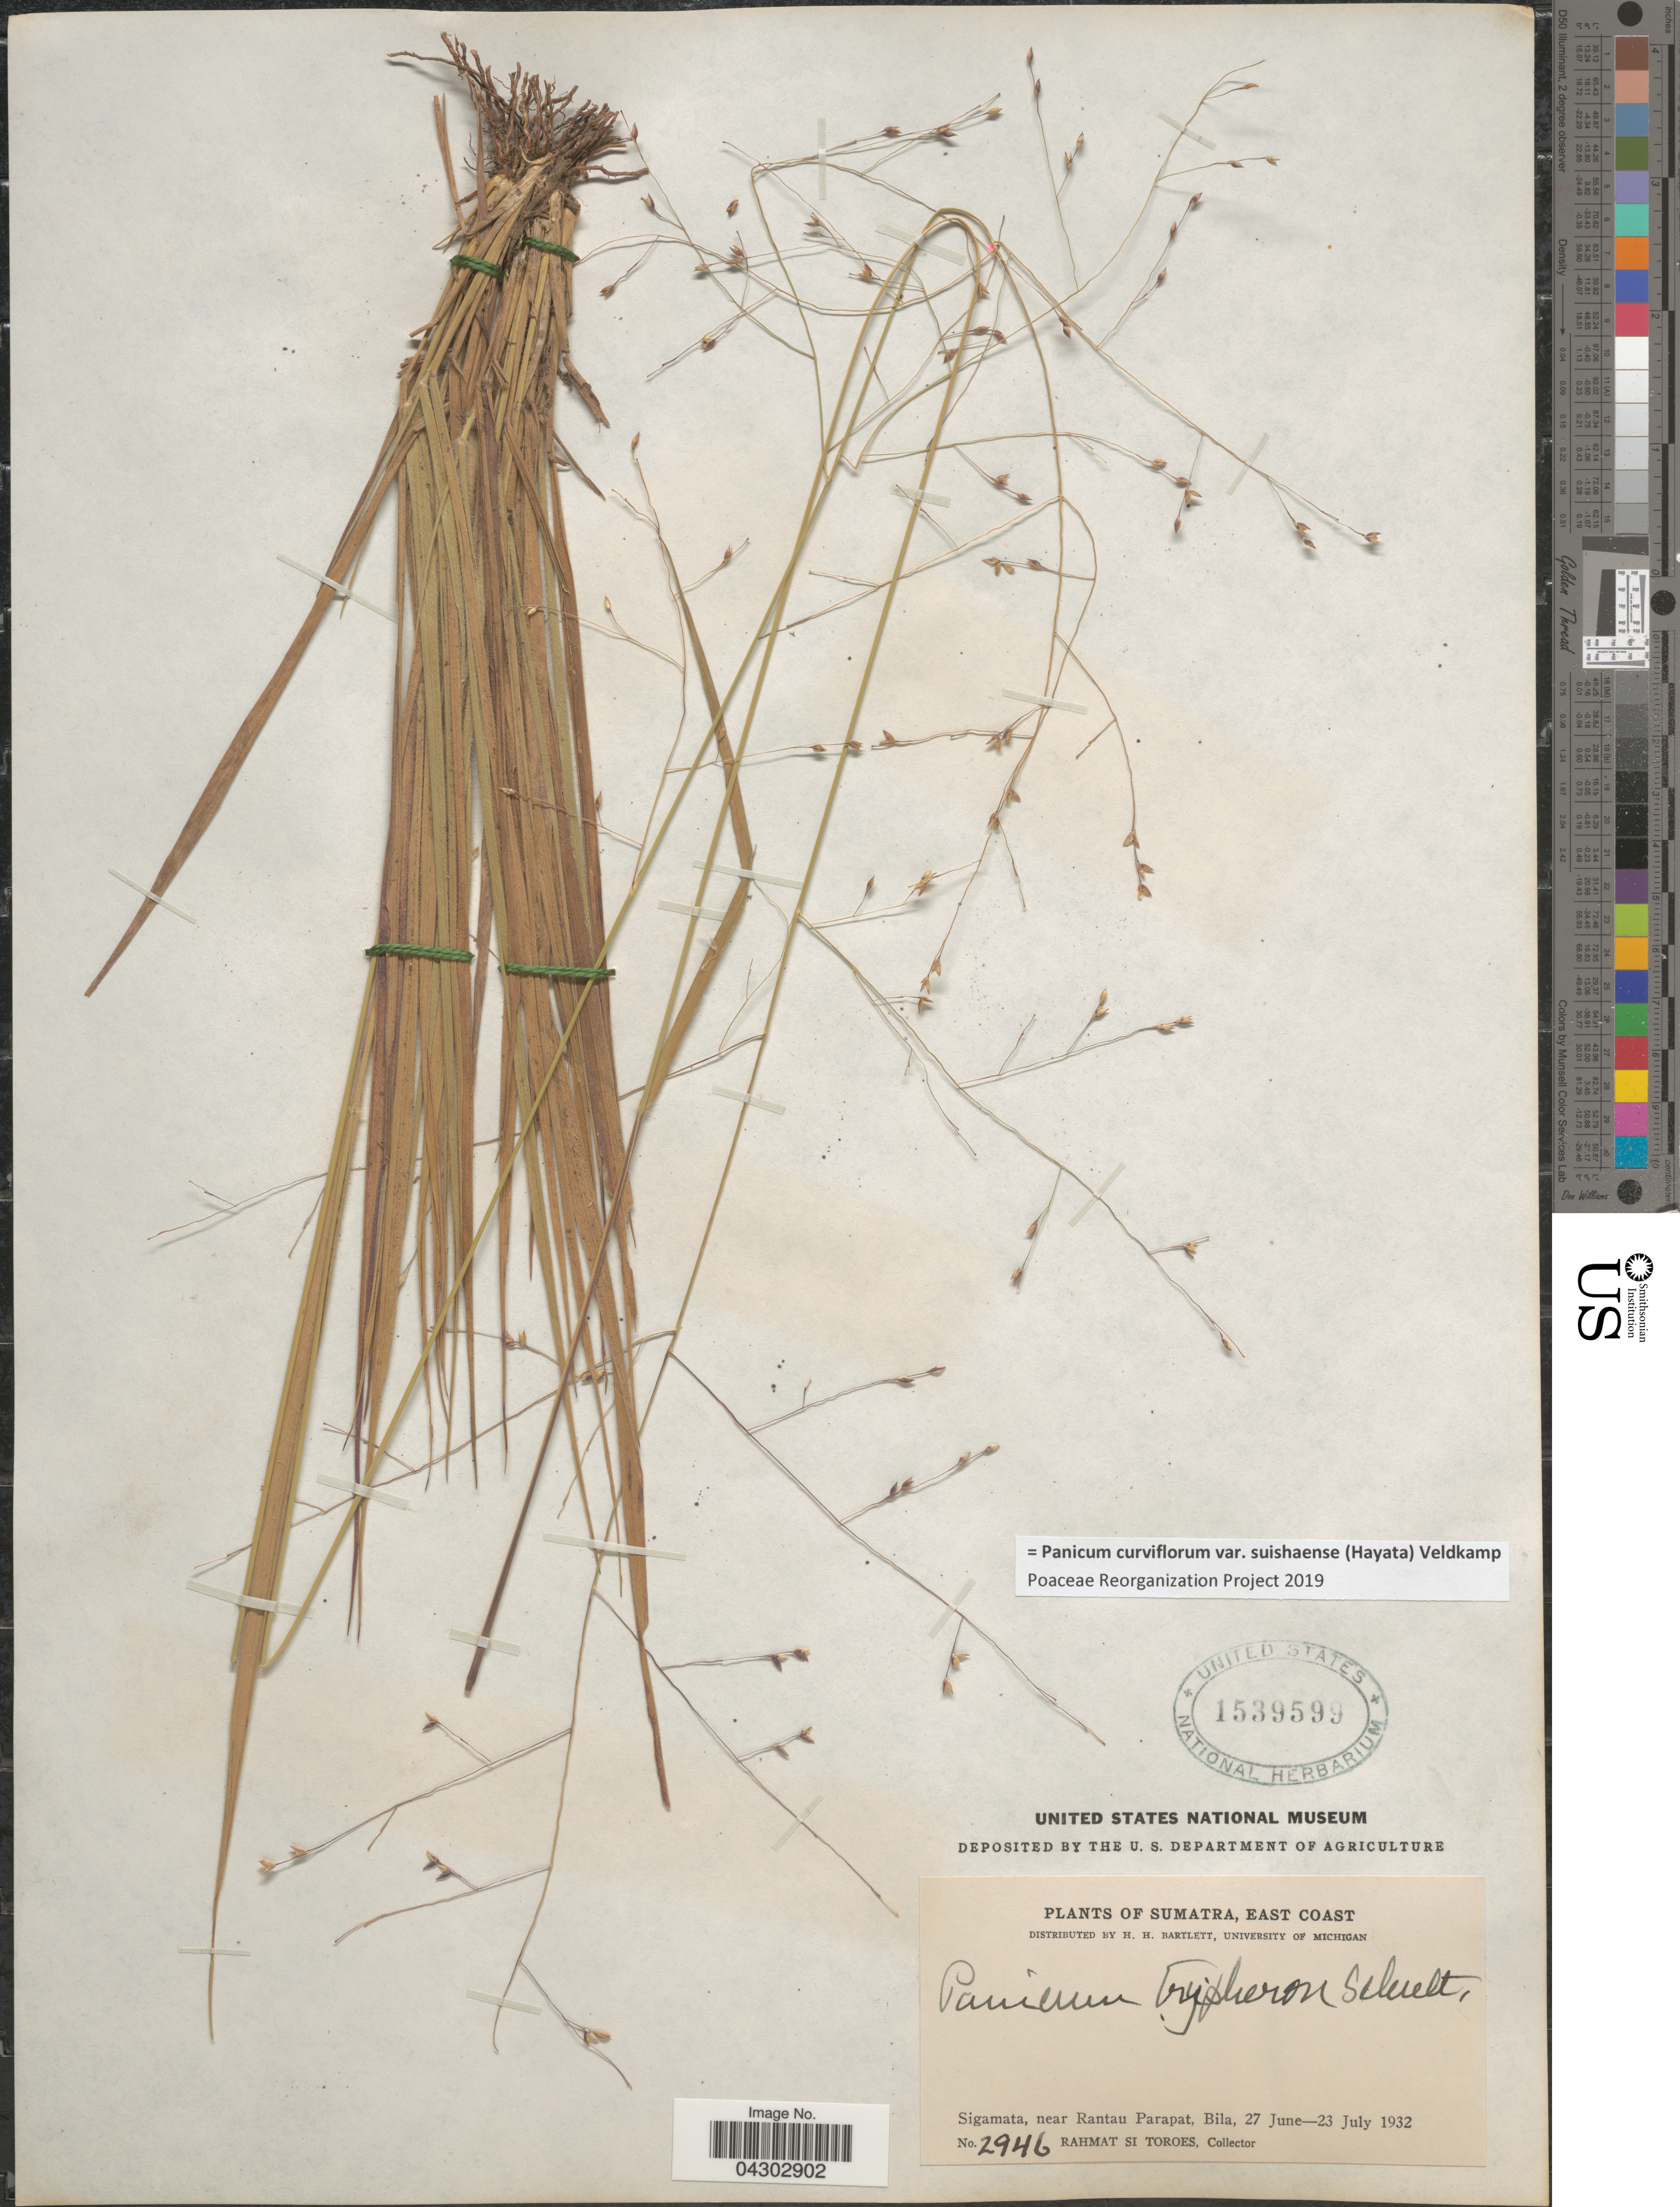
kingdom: Plantae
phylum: Tracheophyta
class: Liliopsida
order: Poales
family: Poaceae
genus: Panicum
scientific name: Panicum curviflorum var. suishaense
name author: (Hayata) Veldkamp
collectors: Rahmat Si Boeea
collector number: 2946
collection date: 1932-06-27/1932-07-23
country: Indonesia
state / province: Sumatra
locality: East Coast. Sigamata, near Rantau Parapat, Bila.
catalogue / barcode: US 1539599